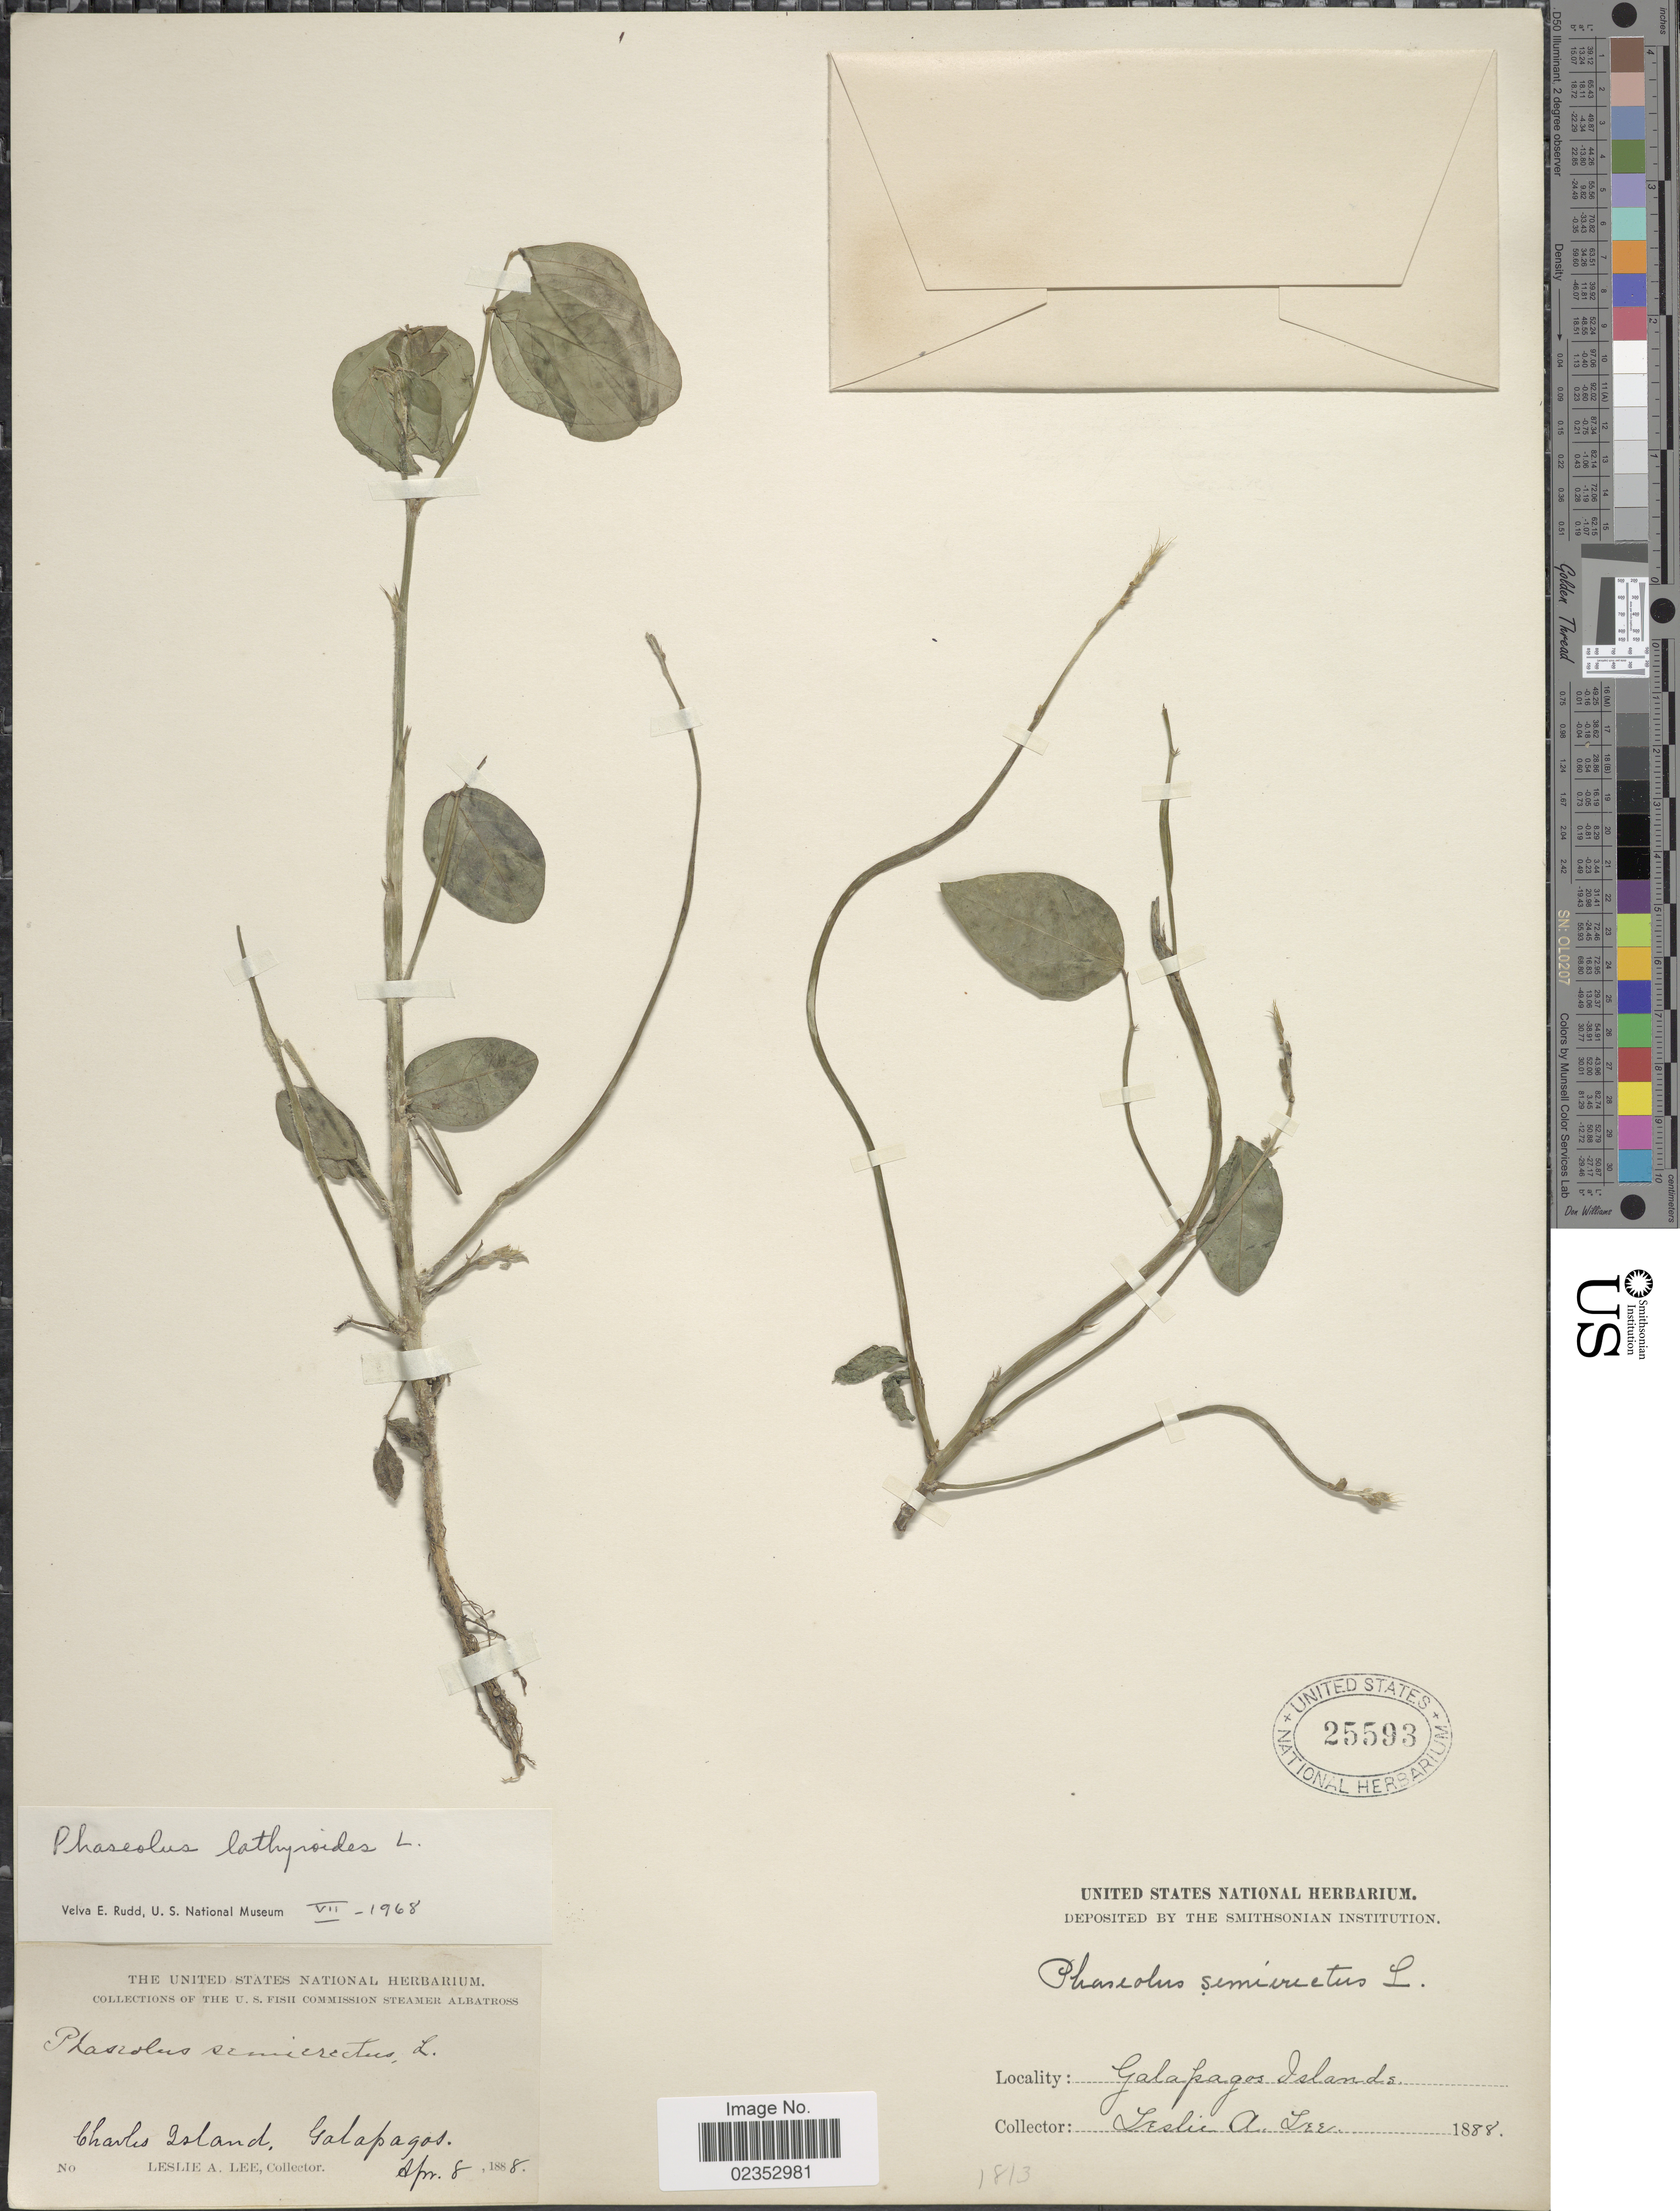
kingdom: Plantae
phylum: Tracheophyta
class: Magnoliopsida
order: Fabales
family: Fabaceae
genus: Phaseolus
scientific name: Phaseolus lathyroides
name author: L.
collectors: L. Lee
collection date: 1888-04-08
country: Ecuador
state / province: Colón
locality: Charles Island, Galapapagos Islands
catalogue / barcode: US 25593